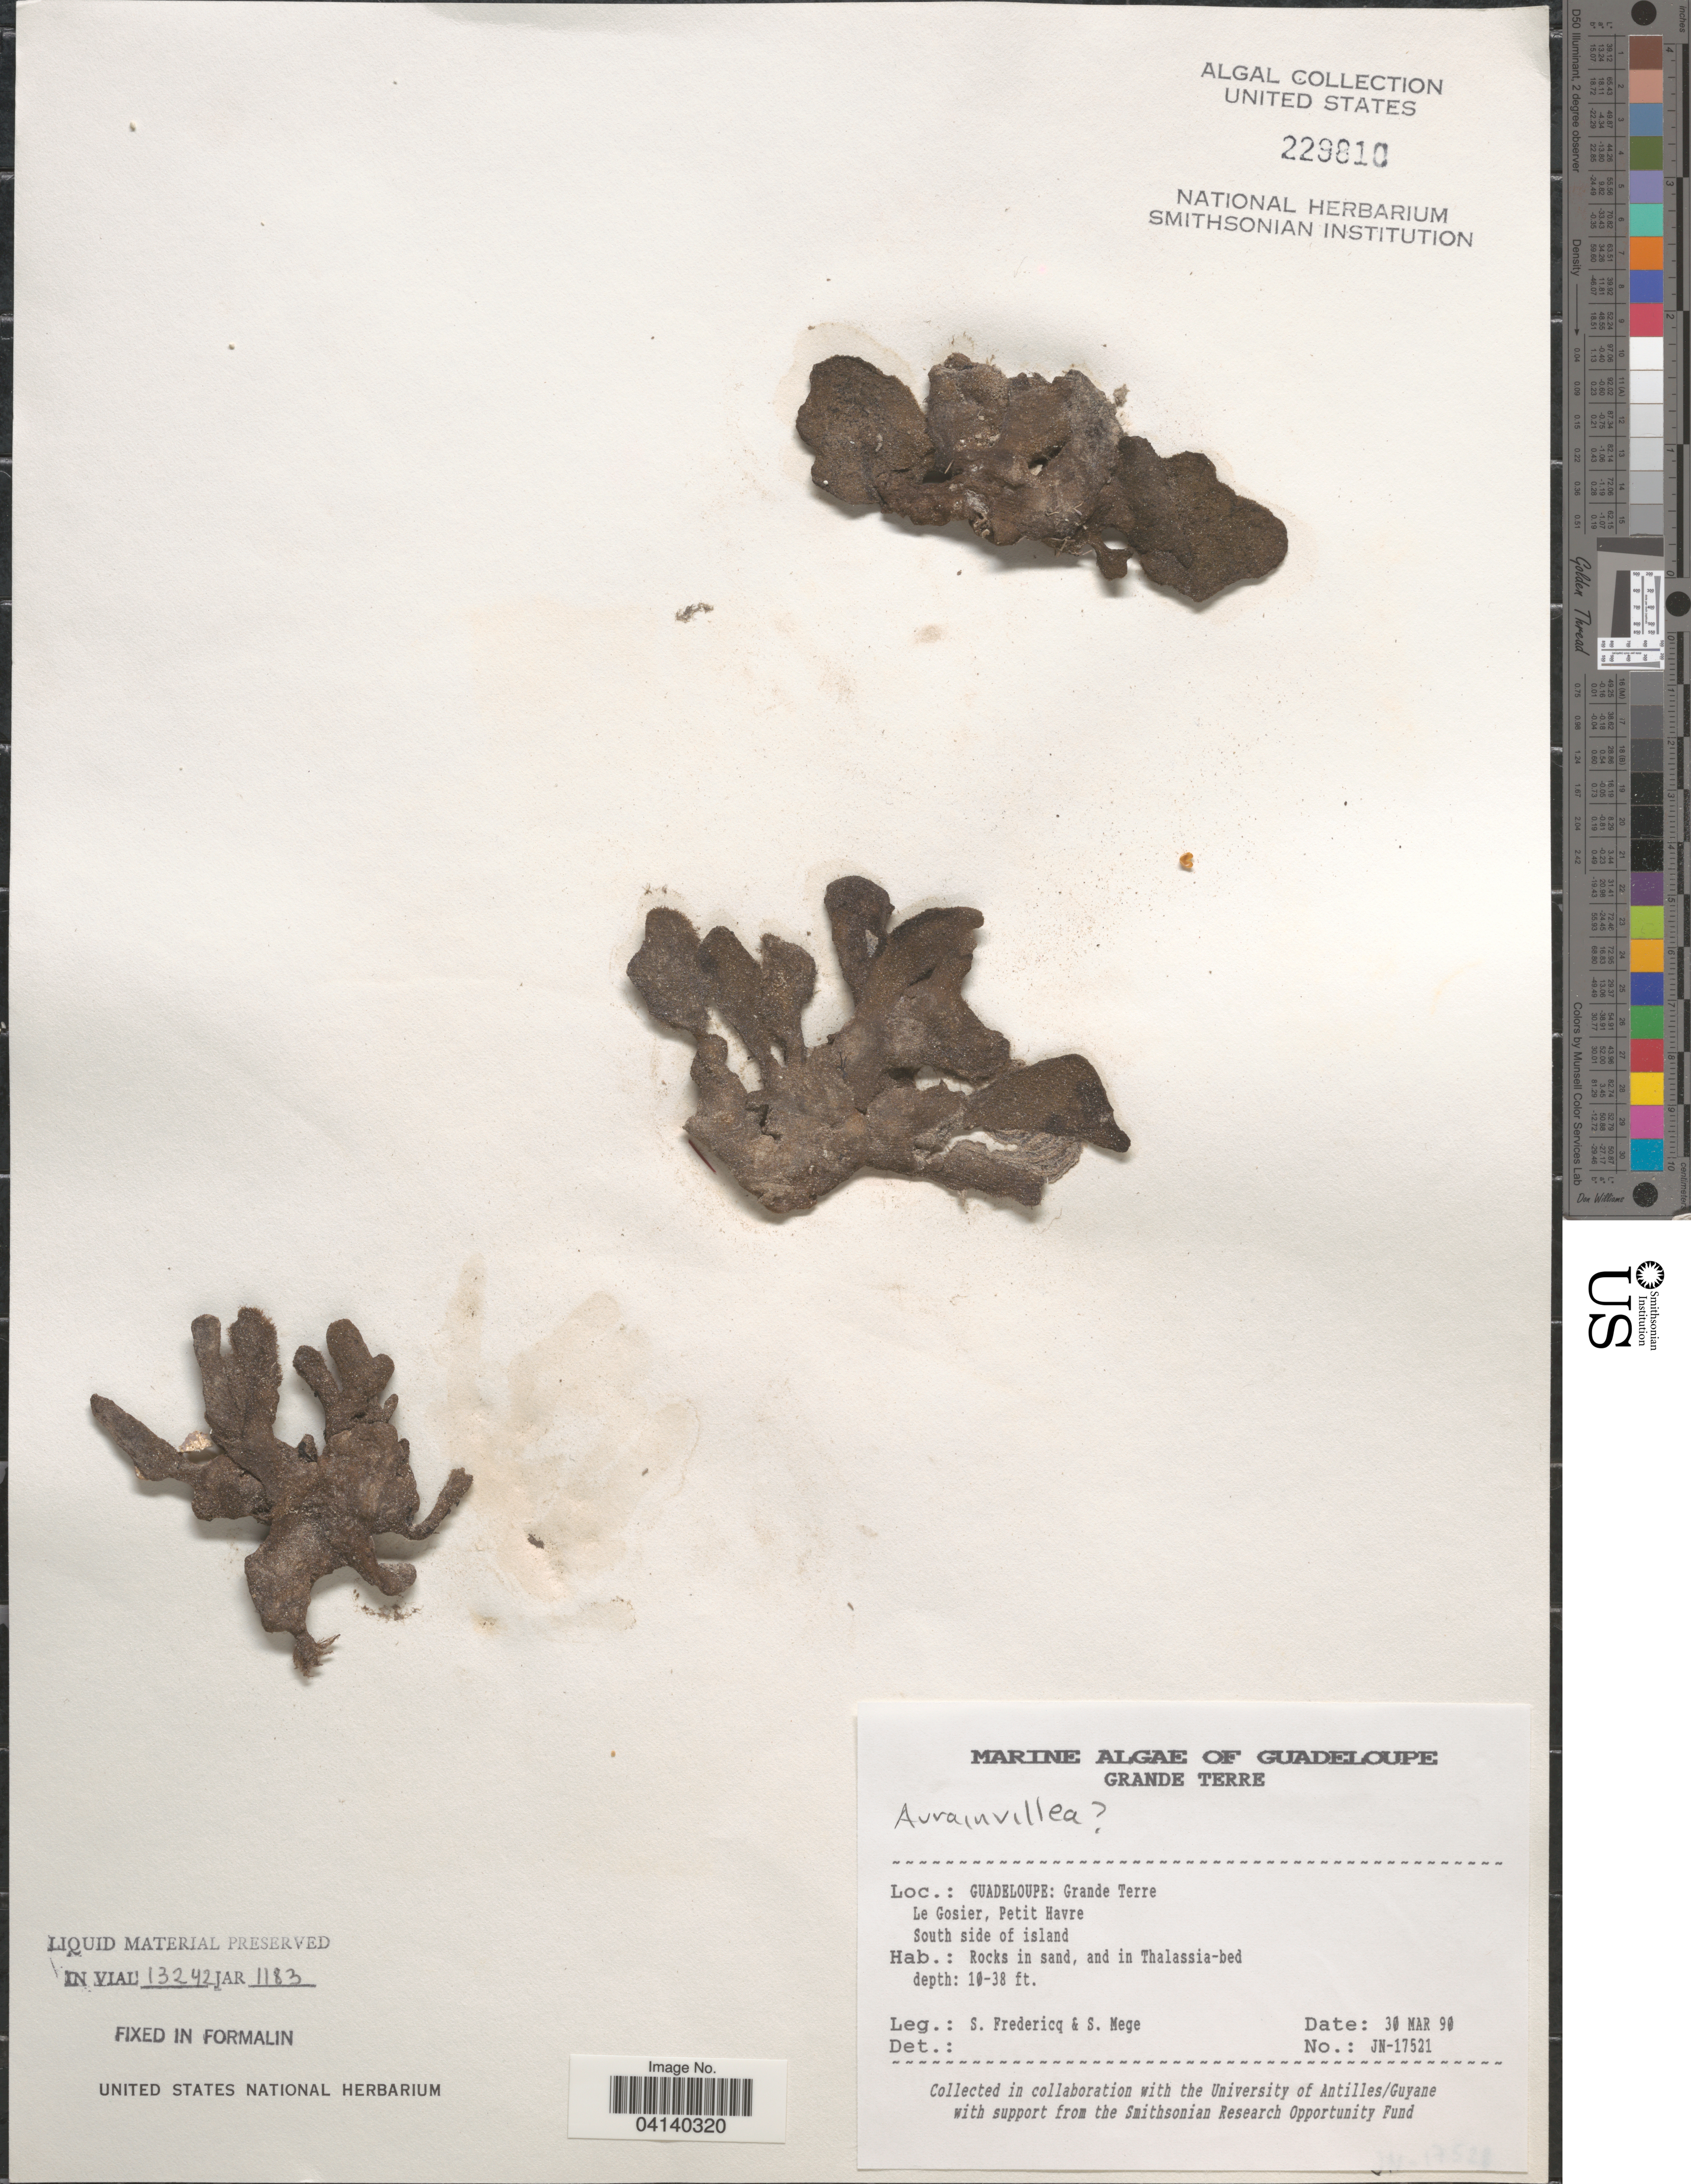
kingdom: Plantae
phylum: Chlorophyta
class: Ulvophyceae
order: Bryopsidales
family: Dichotomosiphonaceae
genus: Avrainvillea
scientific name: Avrainvillea sp.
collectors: S. Fredericq & S. Mege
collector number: JN-17521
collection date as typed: Transcribed d/m/y: 30/3/90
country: Guadeloupe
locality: Grande Terre. Le Gosier, Petit Havre. South side of island.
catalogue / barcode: US 229810